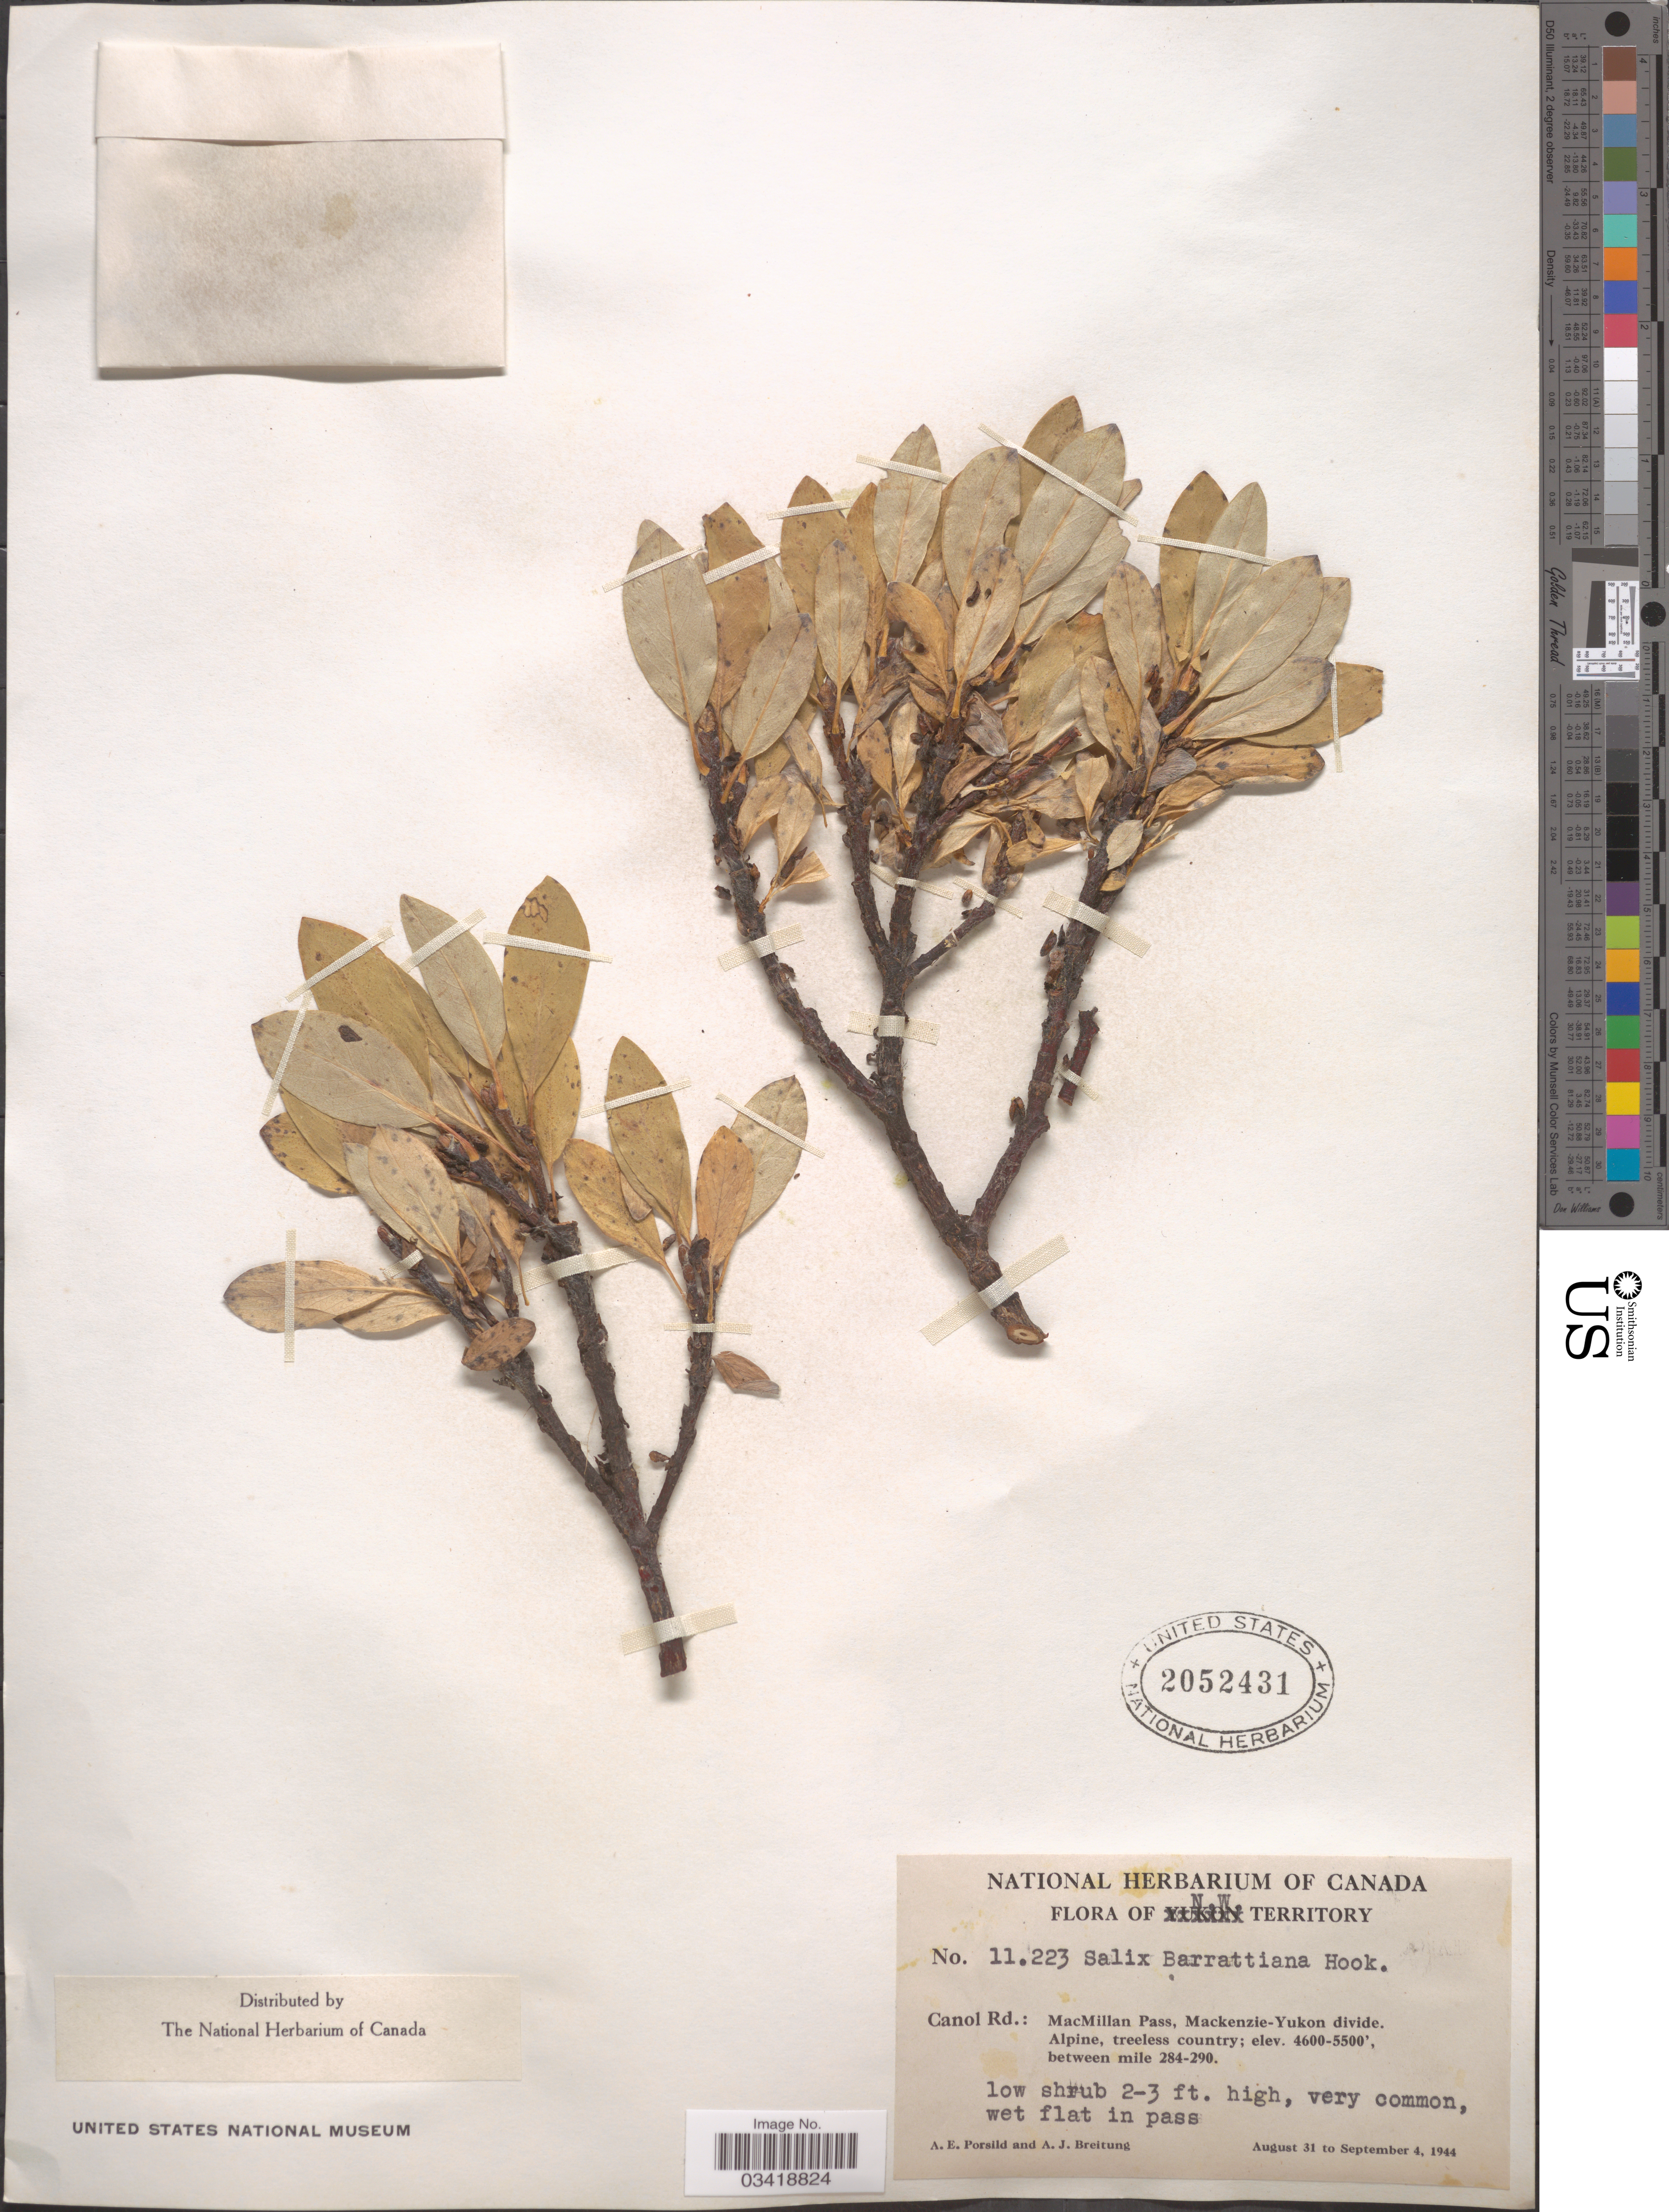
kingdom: Plantae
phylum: Tracheophyta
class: Magnoliopsida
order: Malpighiales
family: Salicaceae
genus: Salix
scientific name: Salix barrattiana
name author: Hook.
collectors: A. E. Porsild & A. Breitung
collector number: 11223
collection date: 1944-08-31/1944-09-04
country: Canada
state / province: Northwest Territories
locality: Canol Rd.: MacMillan Pass, Mackenzie-Yukon divide, between mile 284-290.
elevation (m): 1402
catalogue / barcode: US 2052431